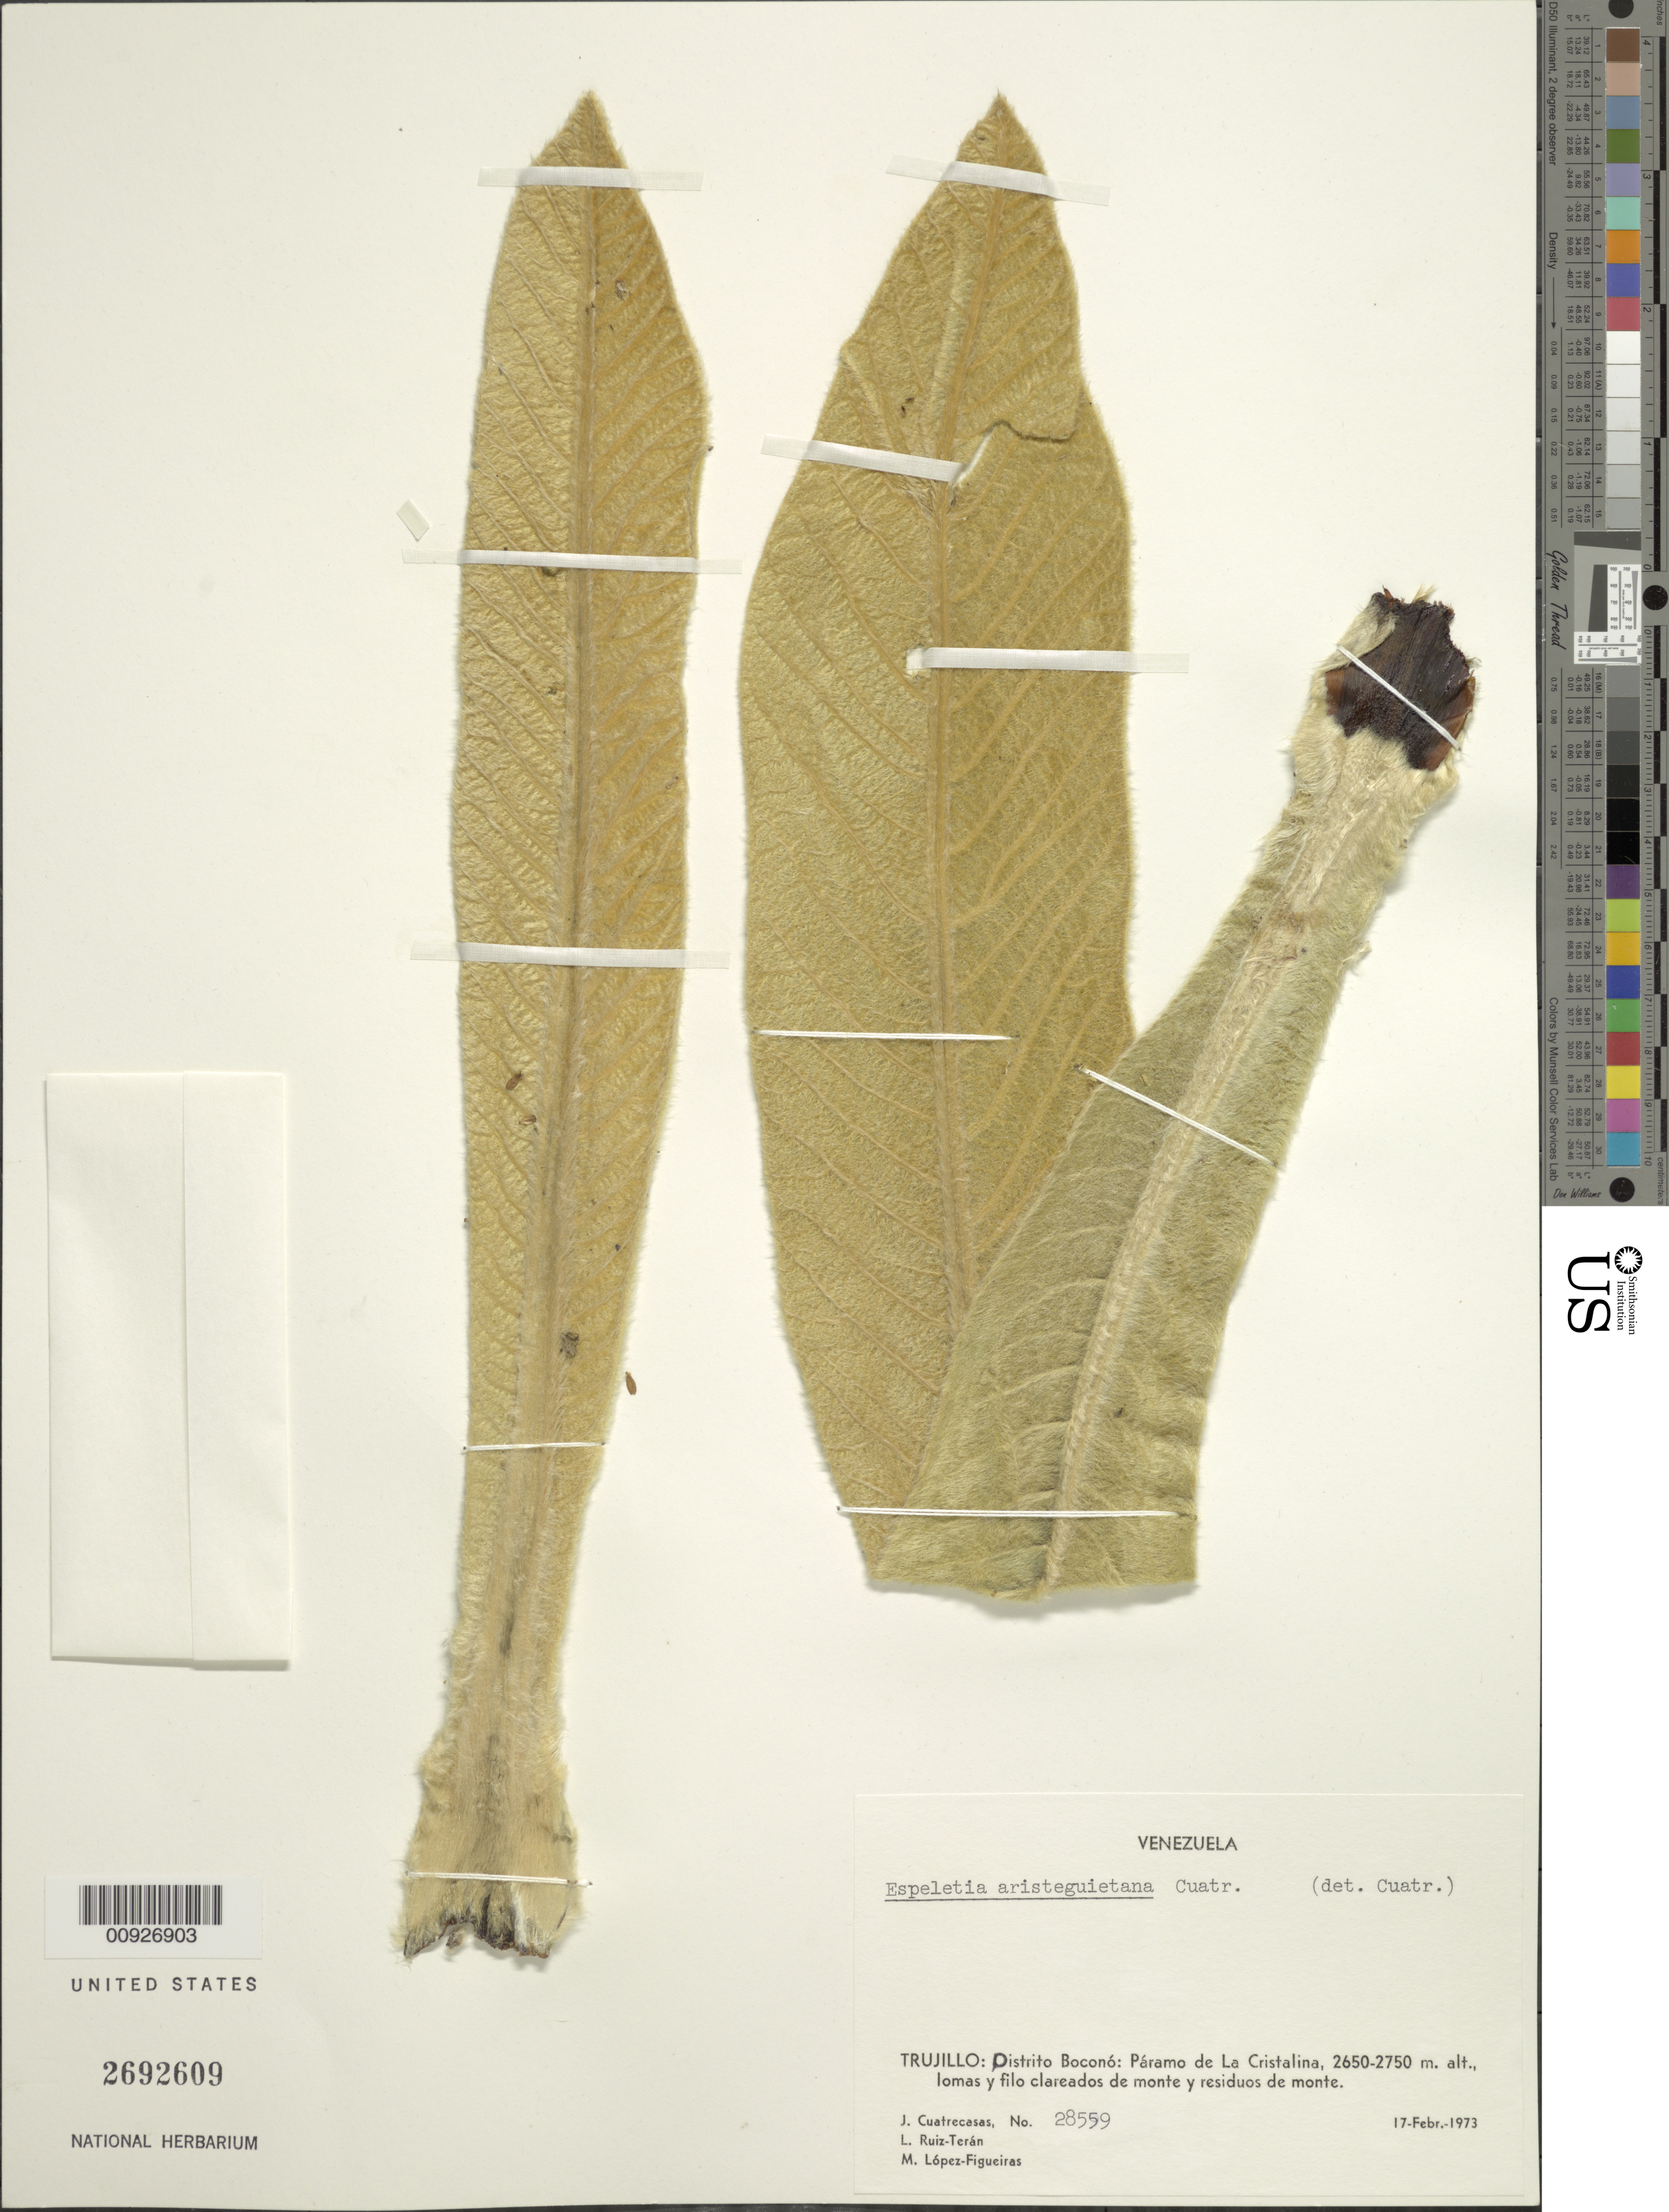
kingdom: Plantae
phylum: Tracheophyta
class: Magnoliopsida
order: Asterales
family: Asteraceae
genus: Espeletia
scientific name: Espeletia aristeguietana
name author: Cuatrec.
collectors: J. Cuatrecasas, L. E. Ruíz-Terán & M. López Figueiras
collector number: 28559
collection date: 1973-02-17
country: Venezuela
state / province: Trujillo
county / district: D. Boconó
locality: P. de la Cristalina.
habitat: Lomas y filo clareados de monte y residuos de monte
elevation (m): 2650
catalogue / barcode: US 2692609